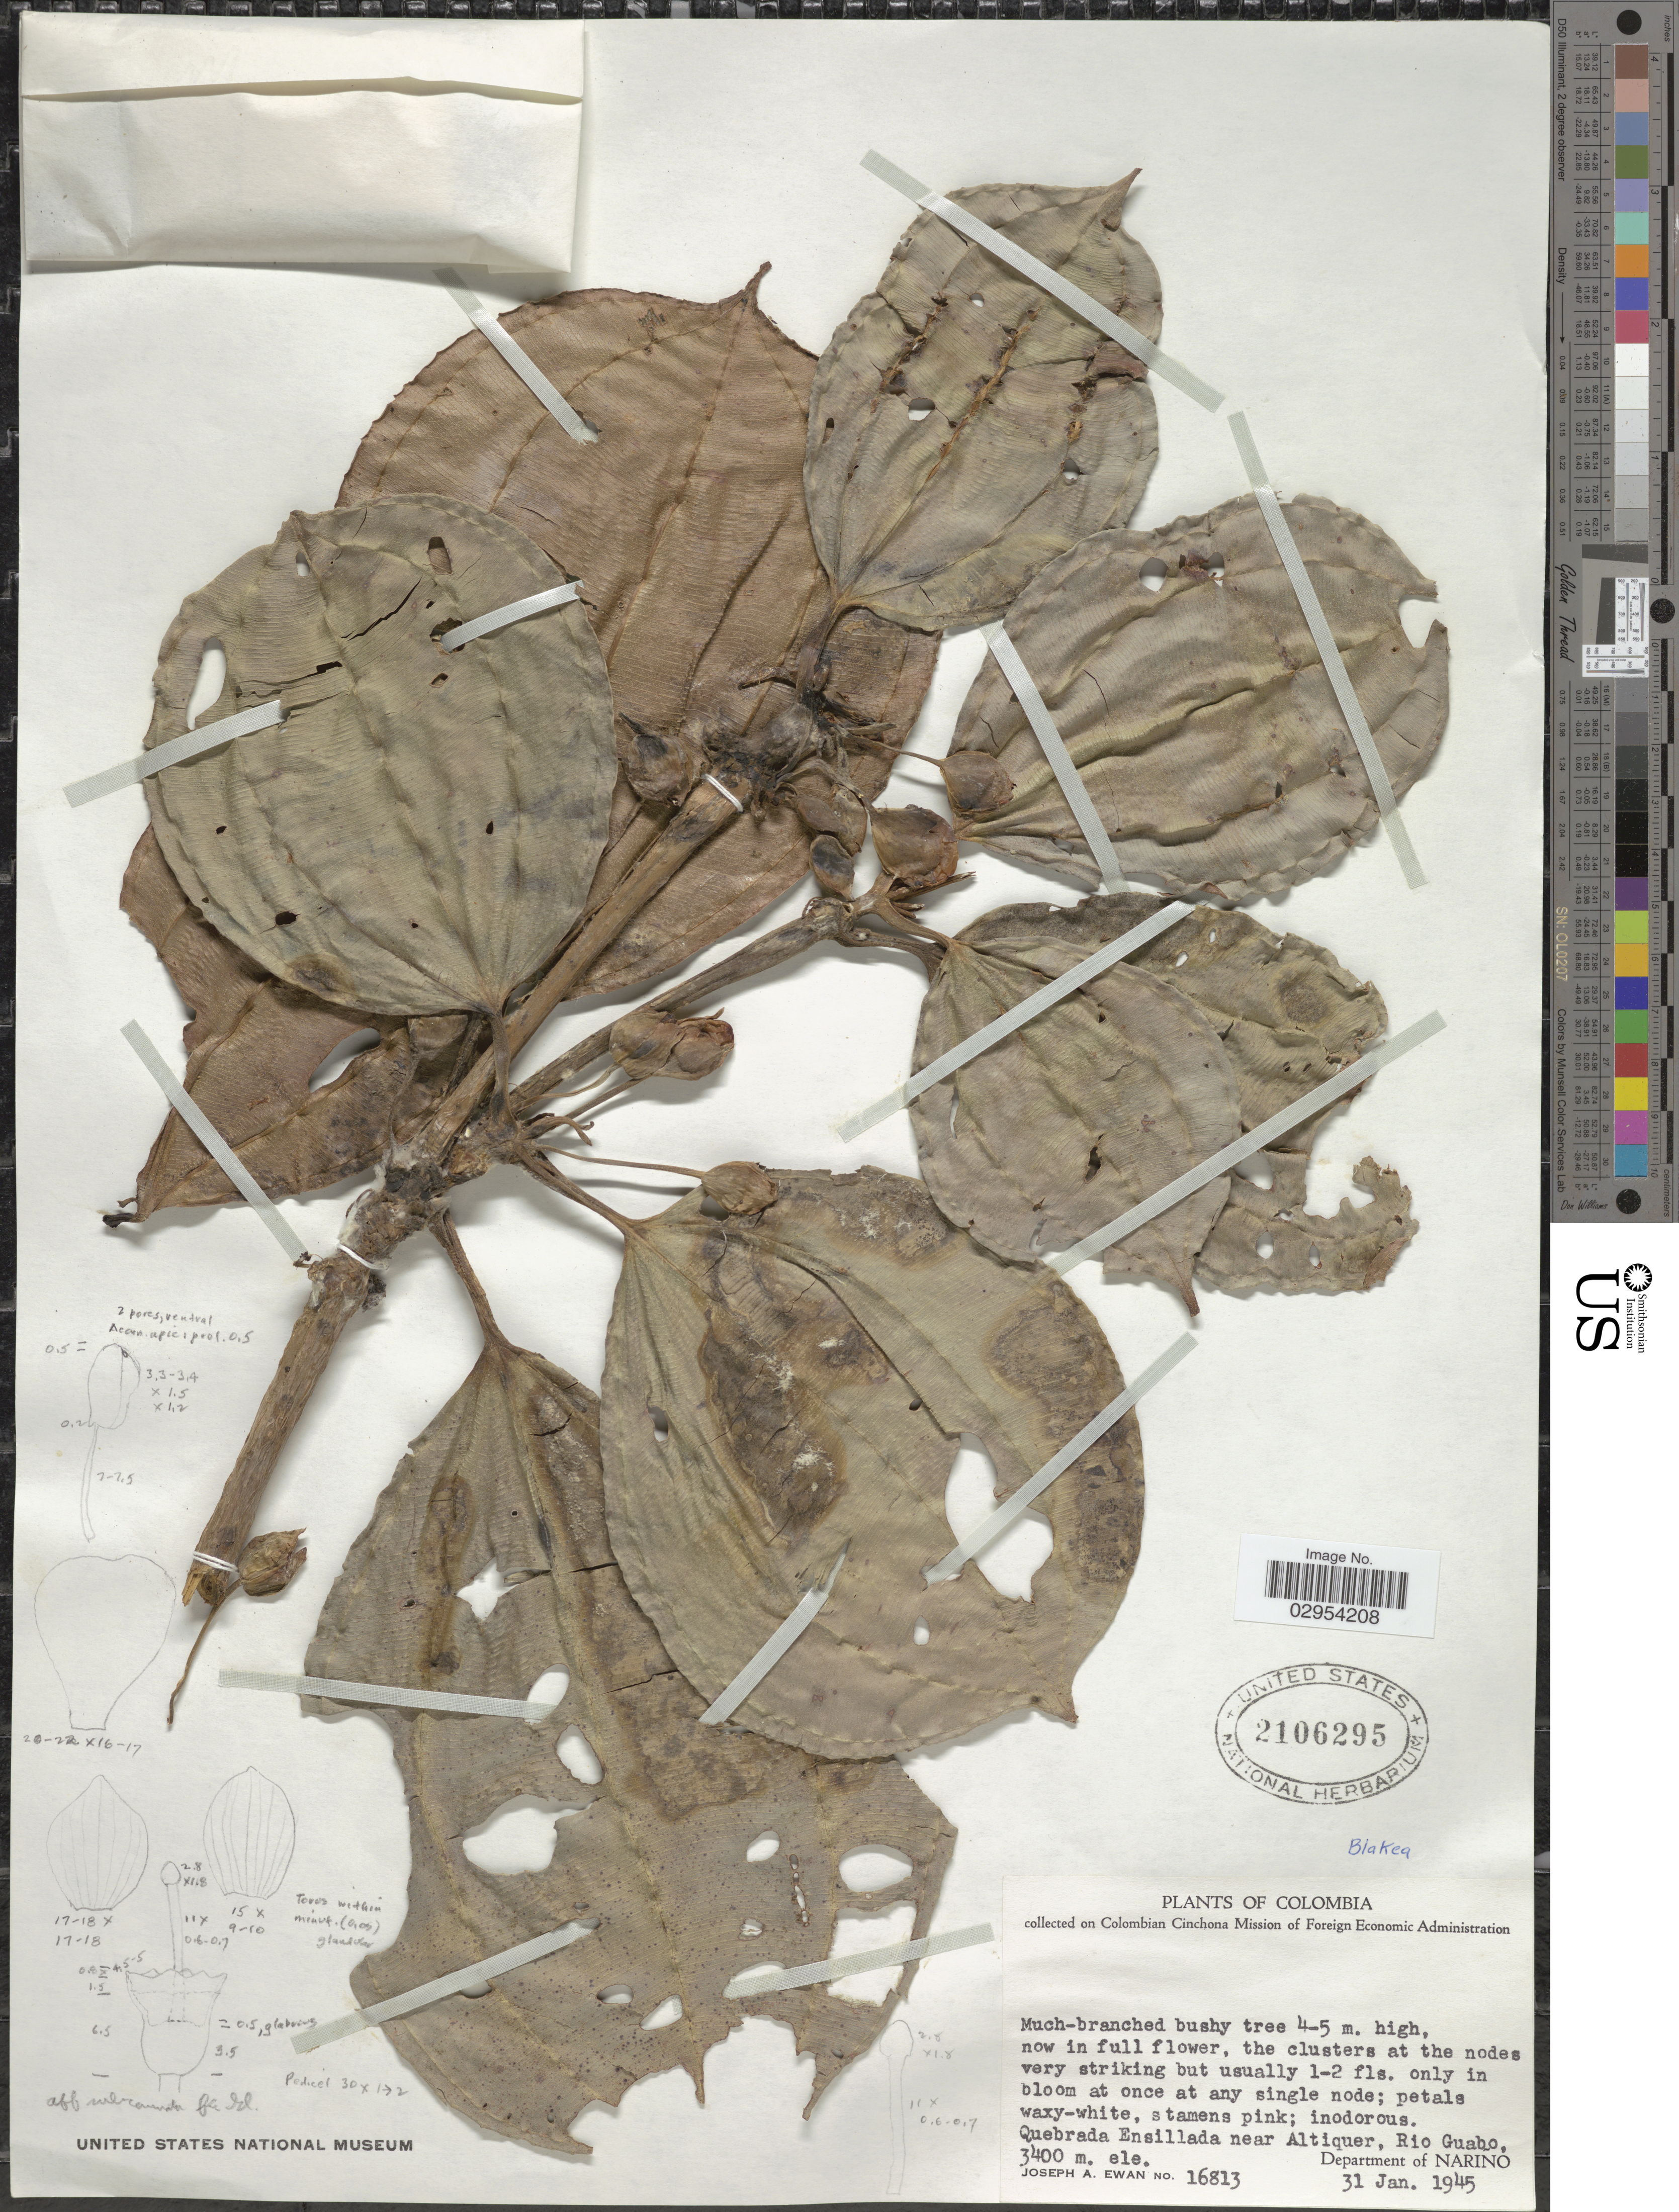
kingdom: Plantae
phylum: Tracheophyta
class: Magnoliopsida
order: Myrtales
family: Melastomataceae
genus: Topobea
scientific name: Topobea latifolia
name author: Triana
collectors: J. A. Ewan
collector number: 16813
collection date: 1945-01-31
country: Colombia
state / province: Nariño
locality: Quebrada Ensillada near Altiquer, Rio Guabo, Department of Nariño.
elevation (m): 3400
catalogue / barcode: US 2106295